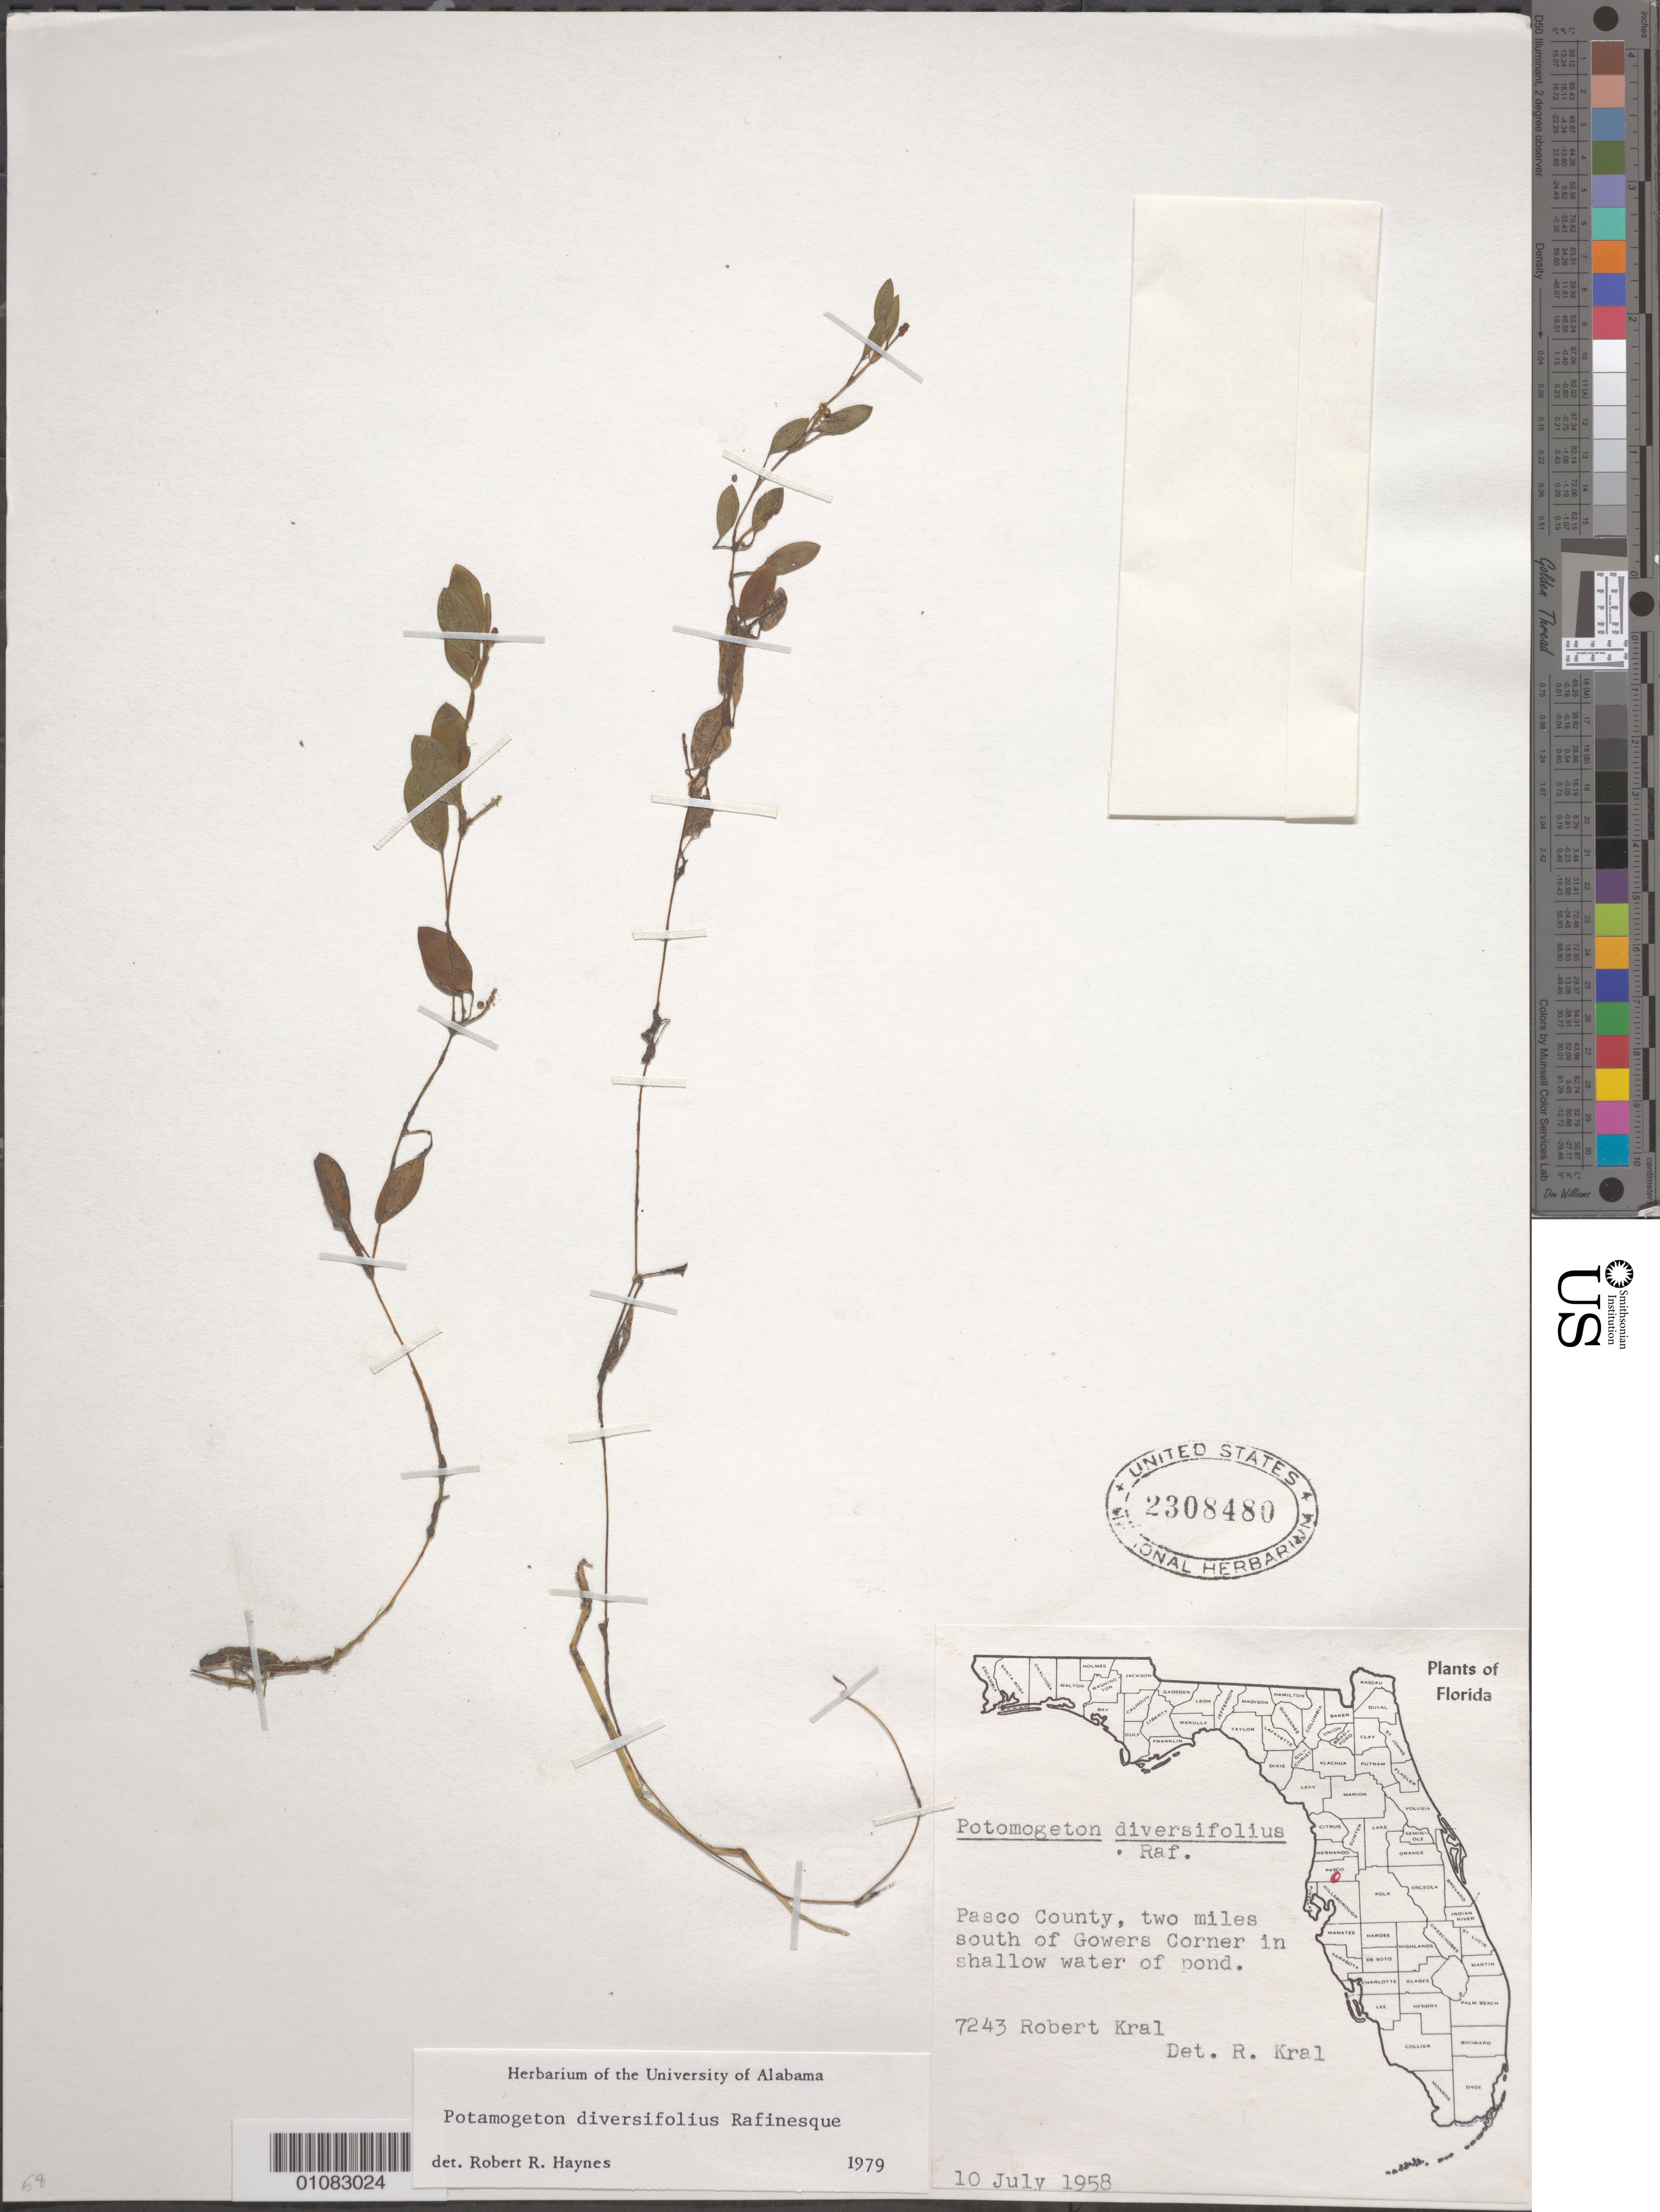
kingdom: Plantae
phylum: Tracheophyta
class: Liliopsida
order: Alismatales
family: Potamogetonaceae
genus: Potamogeton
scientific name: Potamogeton diversifolius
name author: Raf.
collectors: R. Kral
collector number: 7243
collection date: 1958-07-10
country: United States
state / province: Florida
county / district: Pasco County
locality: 2 mi. S of Gowers Corner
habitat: In shallow water of pond.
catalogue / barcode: US 2308480